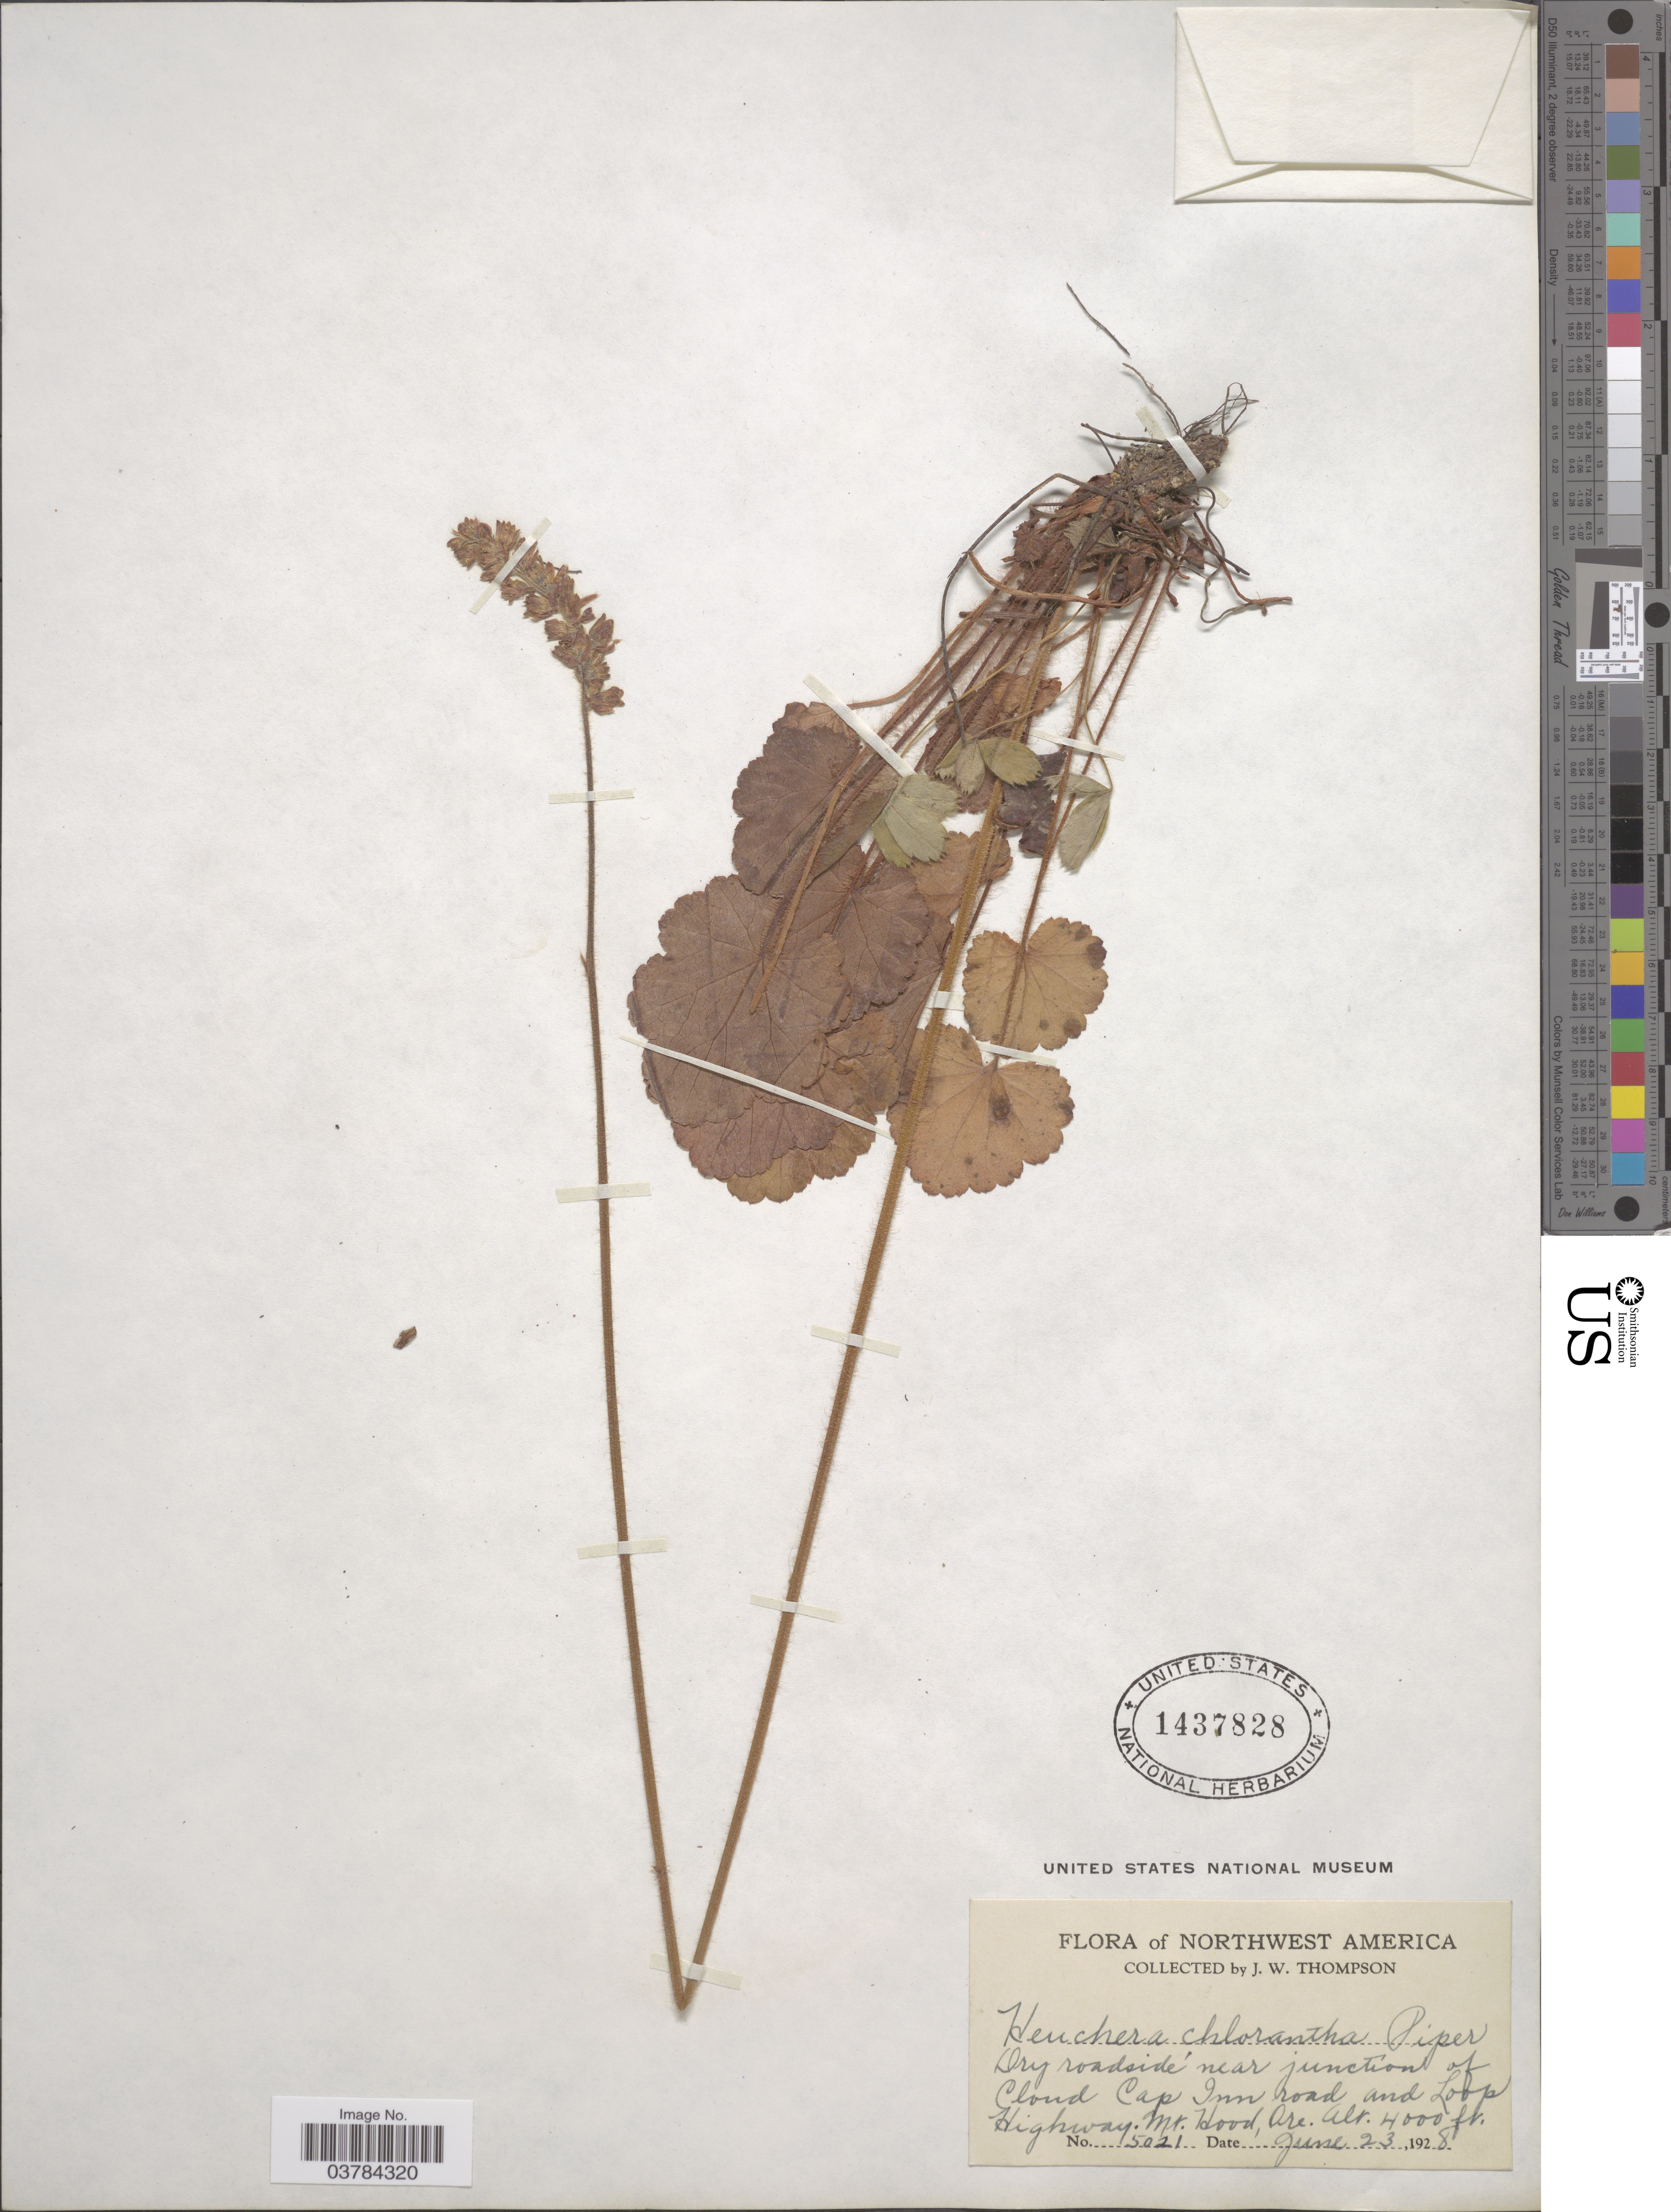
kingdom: Plantae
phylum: Tracheophyta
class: Magnoliopsida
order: Saxifragales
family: Saxifragaceae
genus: Heuchera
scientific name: Heuchera chlorantha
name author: Piper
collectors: J. Thompson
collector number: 5021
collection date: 1928-06-23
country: United States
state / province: Oregon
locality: Northwest America. Dry roadside near junction of Cloud Cap Inn road and Loop Highway. Mt. Hood.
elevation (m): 1219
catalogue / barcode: US 1437828